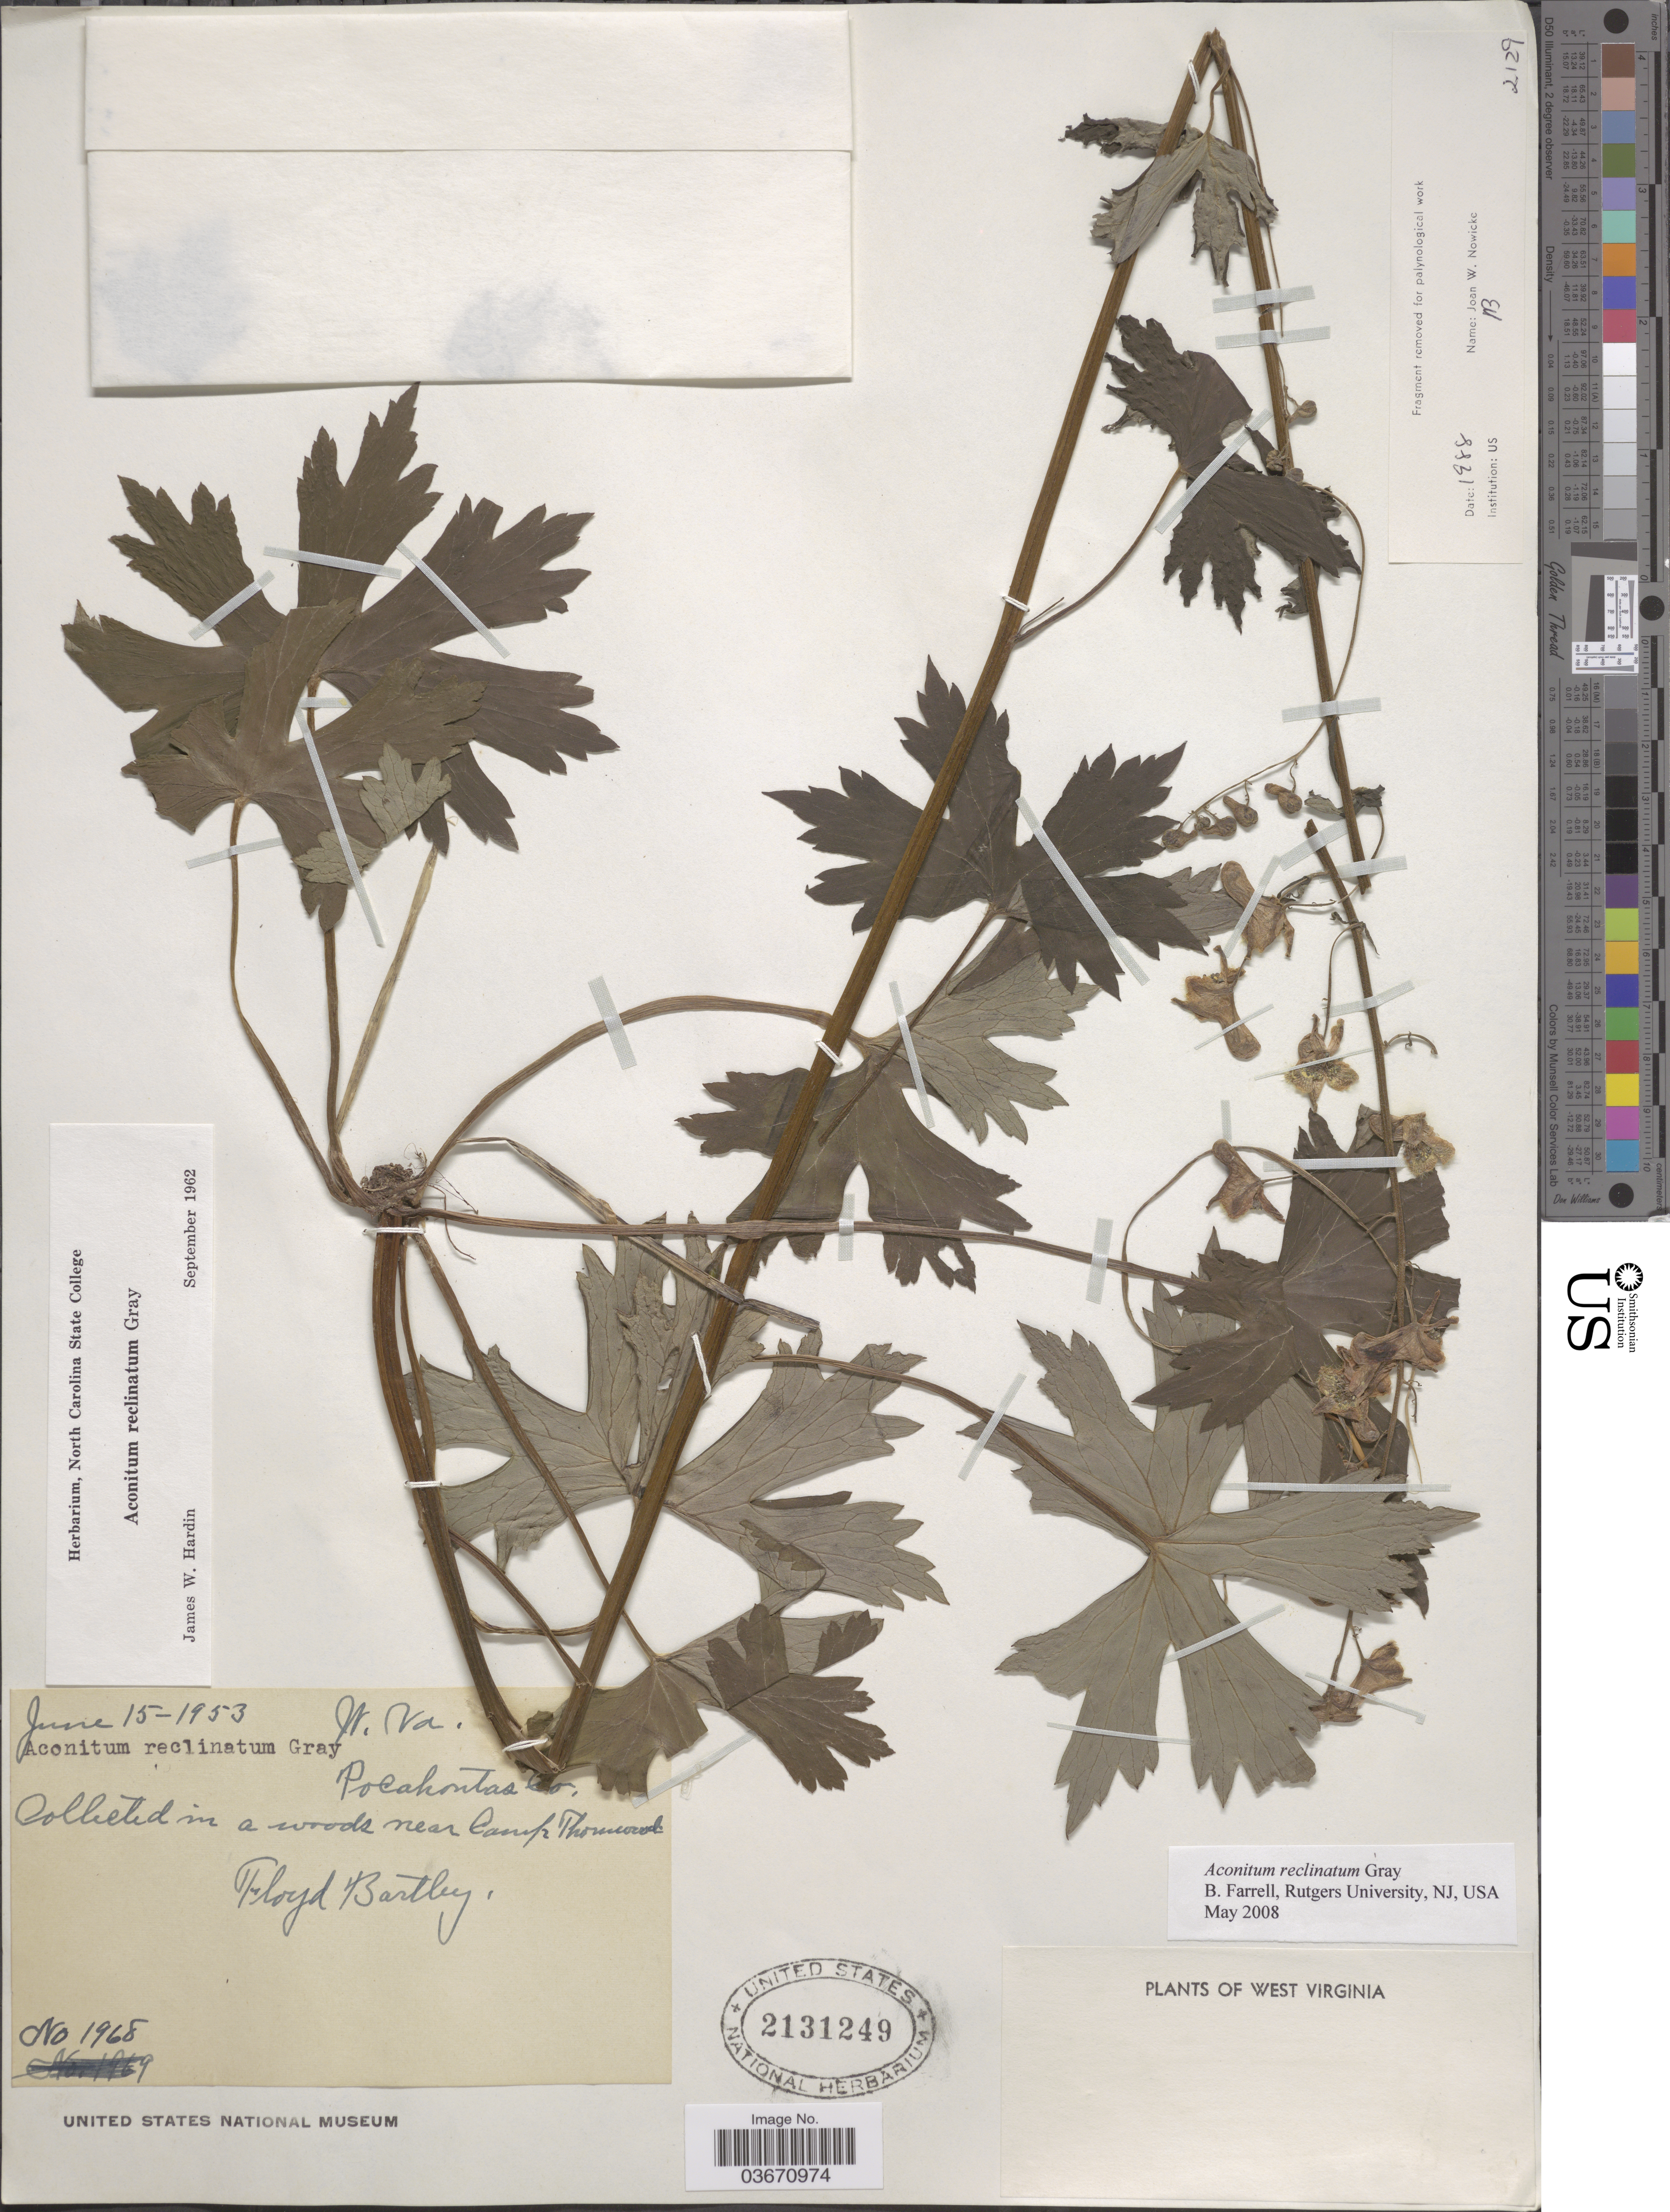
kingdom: Plantae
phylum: Tracheophyta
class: Magnoliopsida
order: Ranunculales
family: Ranunculaceae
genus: Aconitum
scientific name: Aconitum reclinatum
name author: A. Gray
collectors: F. Bartley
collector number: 1968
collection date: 1953-06-15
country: United States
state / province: West Virginia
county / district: Pocahontas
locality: Pocahontas Co. A woods near Camp Thornwood.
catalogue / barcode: US 2131249